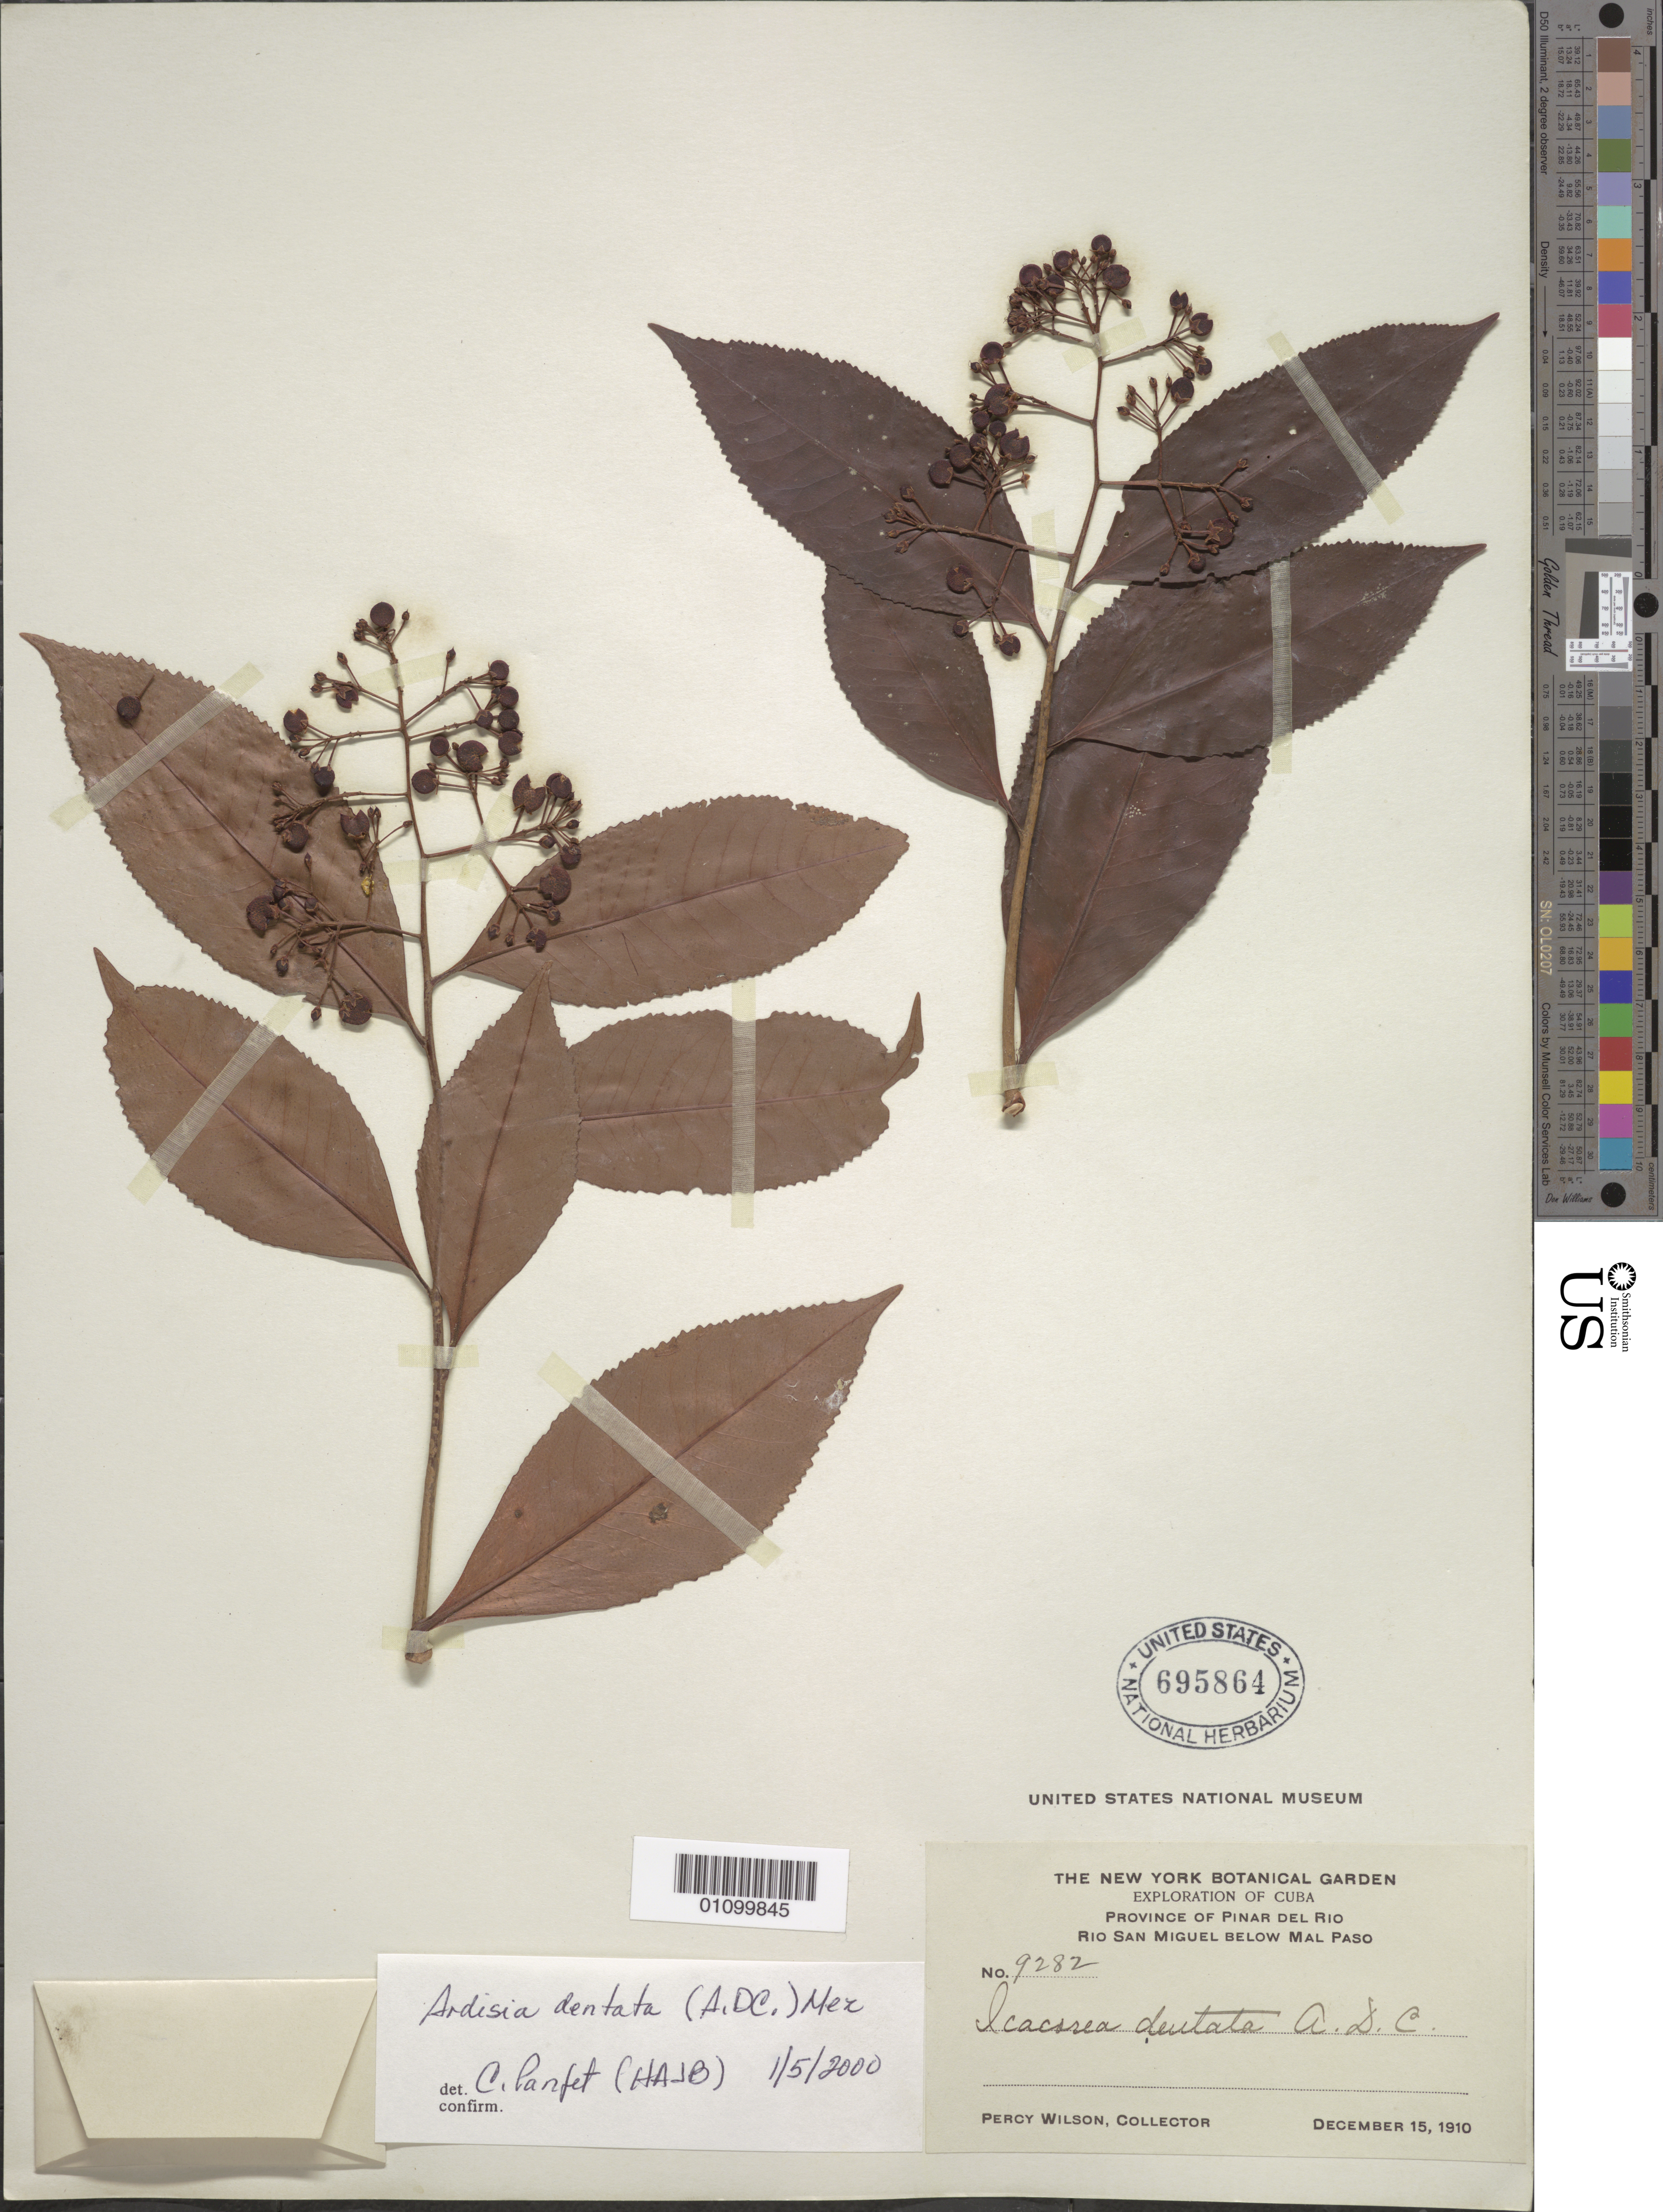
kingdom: Plantae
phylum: Tracheophyta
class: Magnoliopsida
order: Ericales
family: Primulaceae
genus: Ardisia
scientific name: Ardisia dentata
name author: (A. DC.) Mez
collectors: P. Wilson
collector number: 9282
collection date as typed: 15 Dec 1910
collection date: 1910-12-15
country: Cuba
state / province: Pinar del Rio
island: Cuba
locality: Rio San Miguel below Mal Paso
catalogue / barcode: US 695864